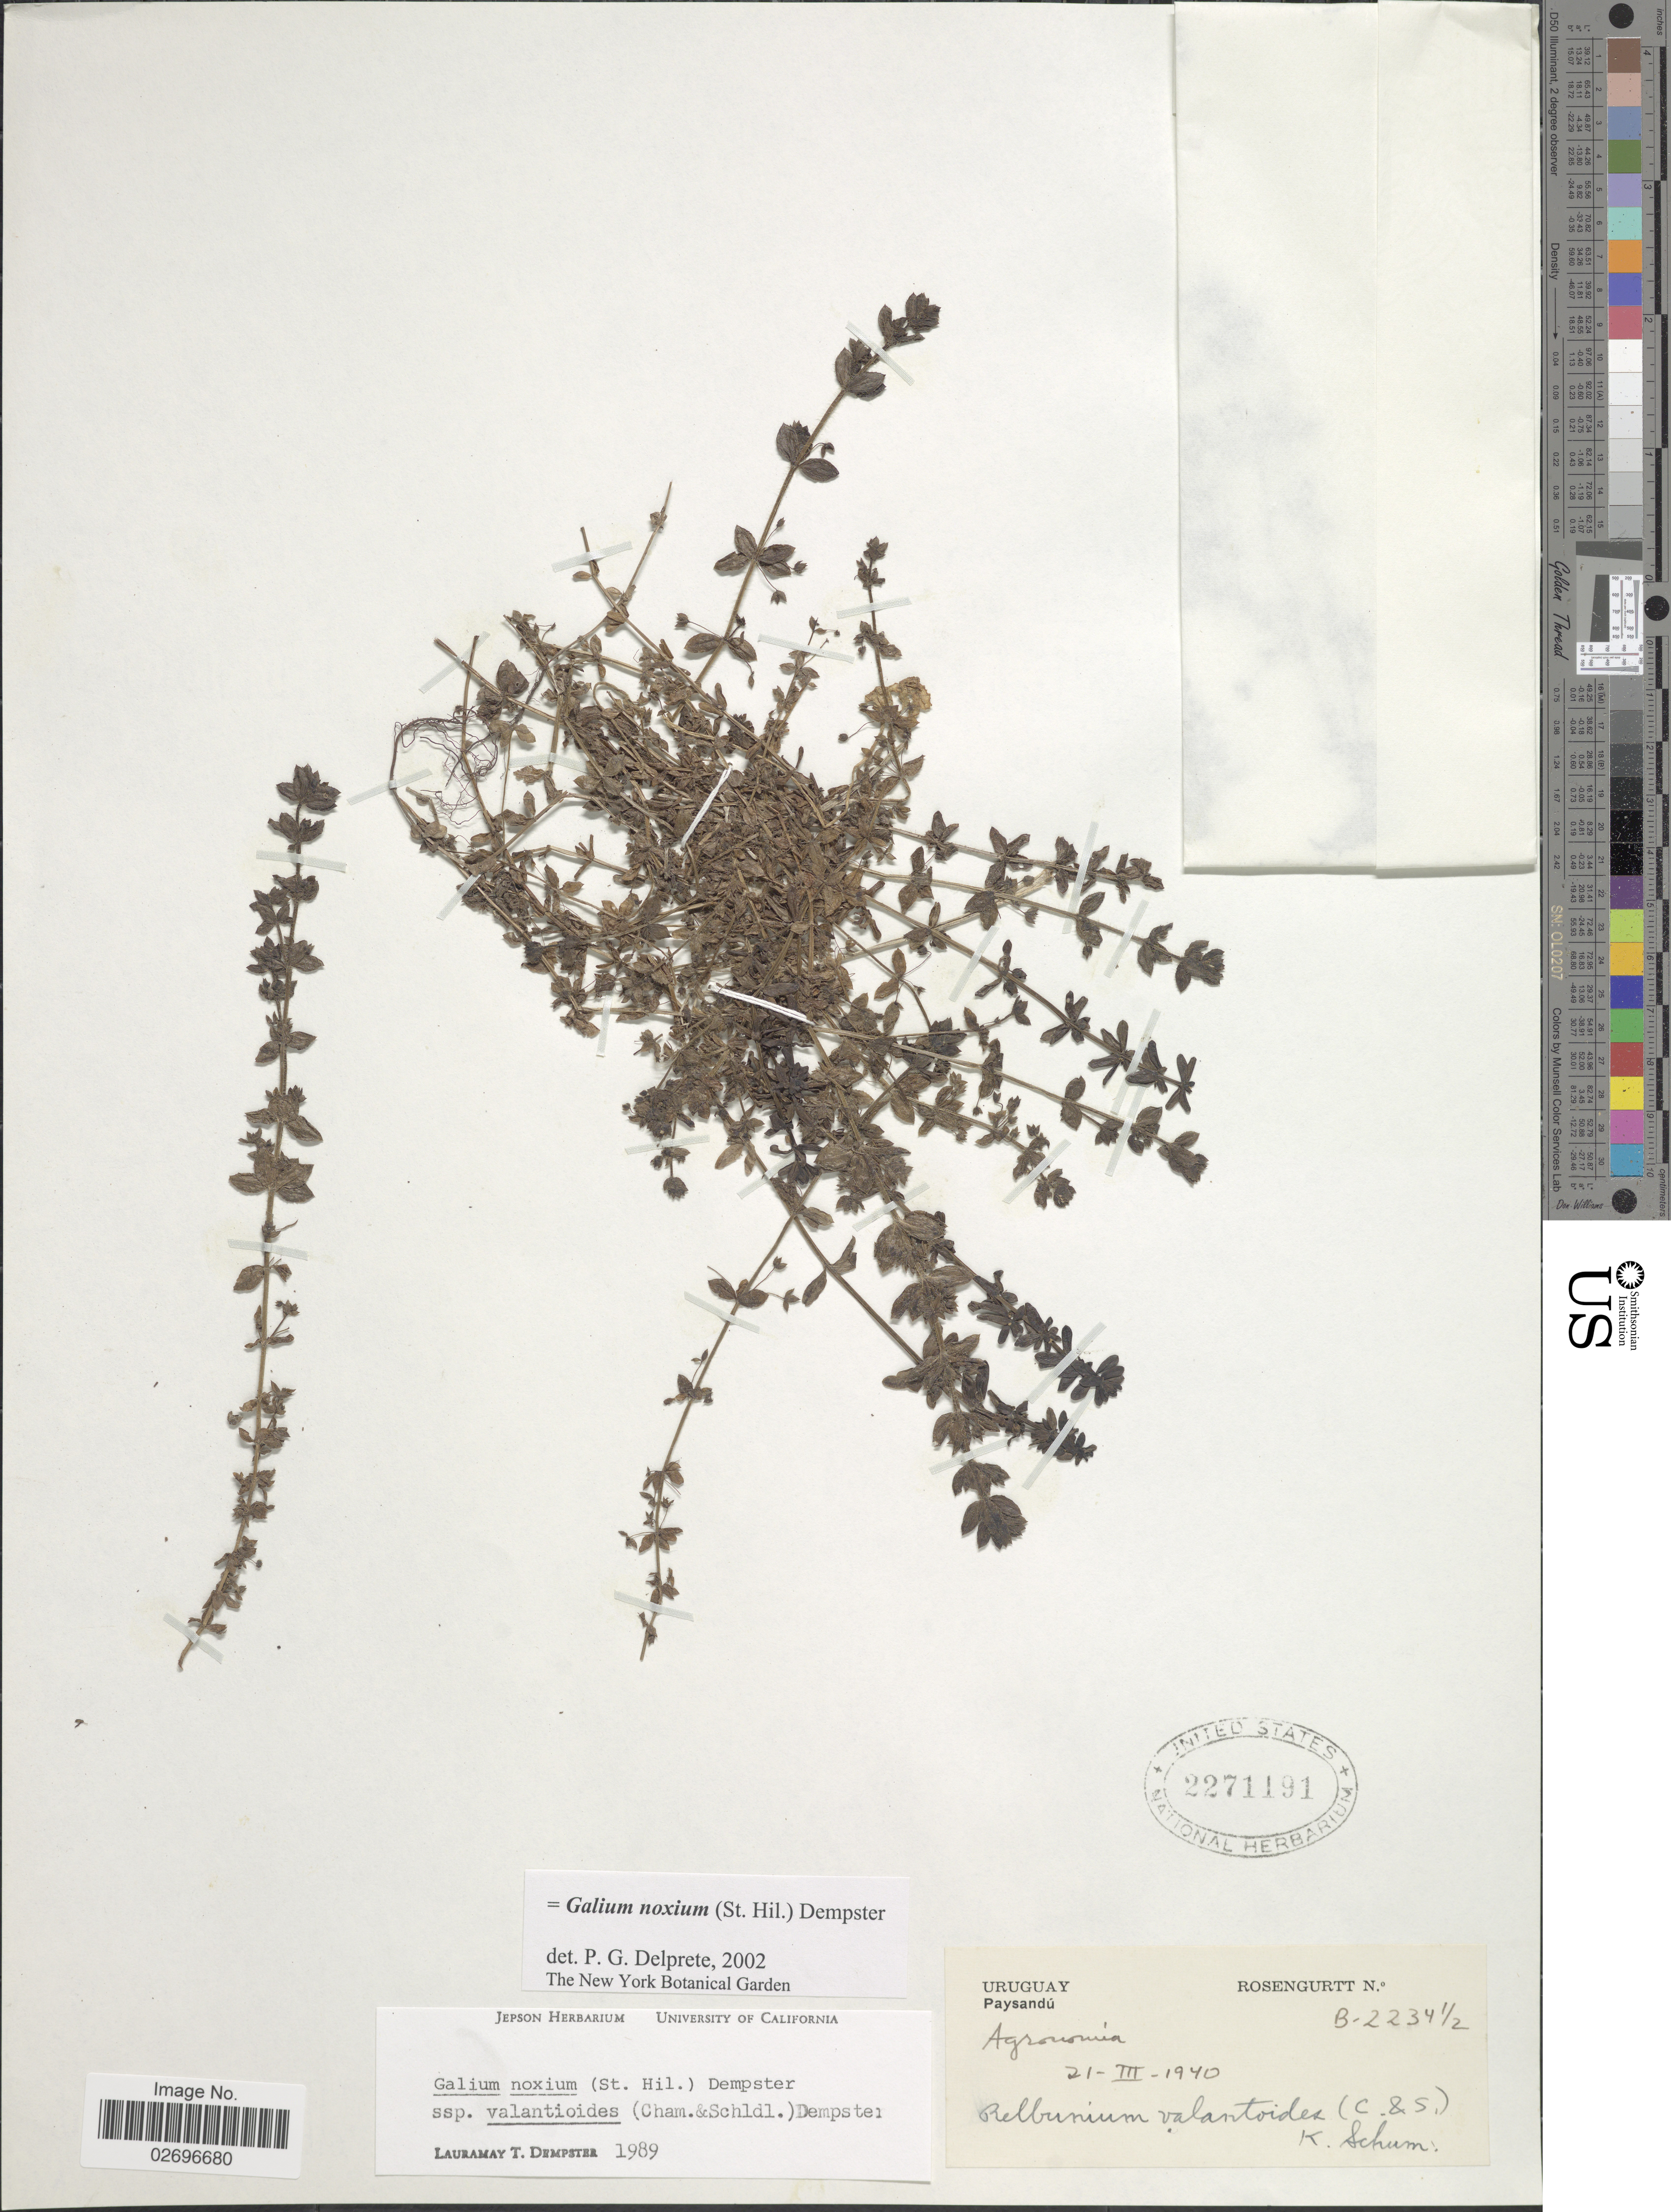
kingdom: Plantae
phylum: Tracheophyta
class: Magnoliopsida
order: Gentianales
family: Rubiaceae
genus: Galium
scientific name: Galium noxium subsp. valantioides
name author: (Cham. & Schltdl.) Dempster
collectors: Rosengurtt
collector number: B-2234½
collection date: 1940-03-21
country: Uruguay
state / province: Paysandu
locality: Agronomia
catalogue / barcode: US 2271191